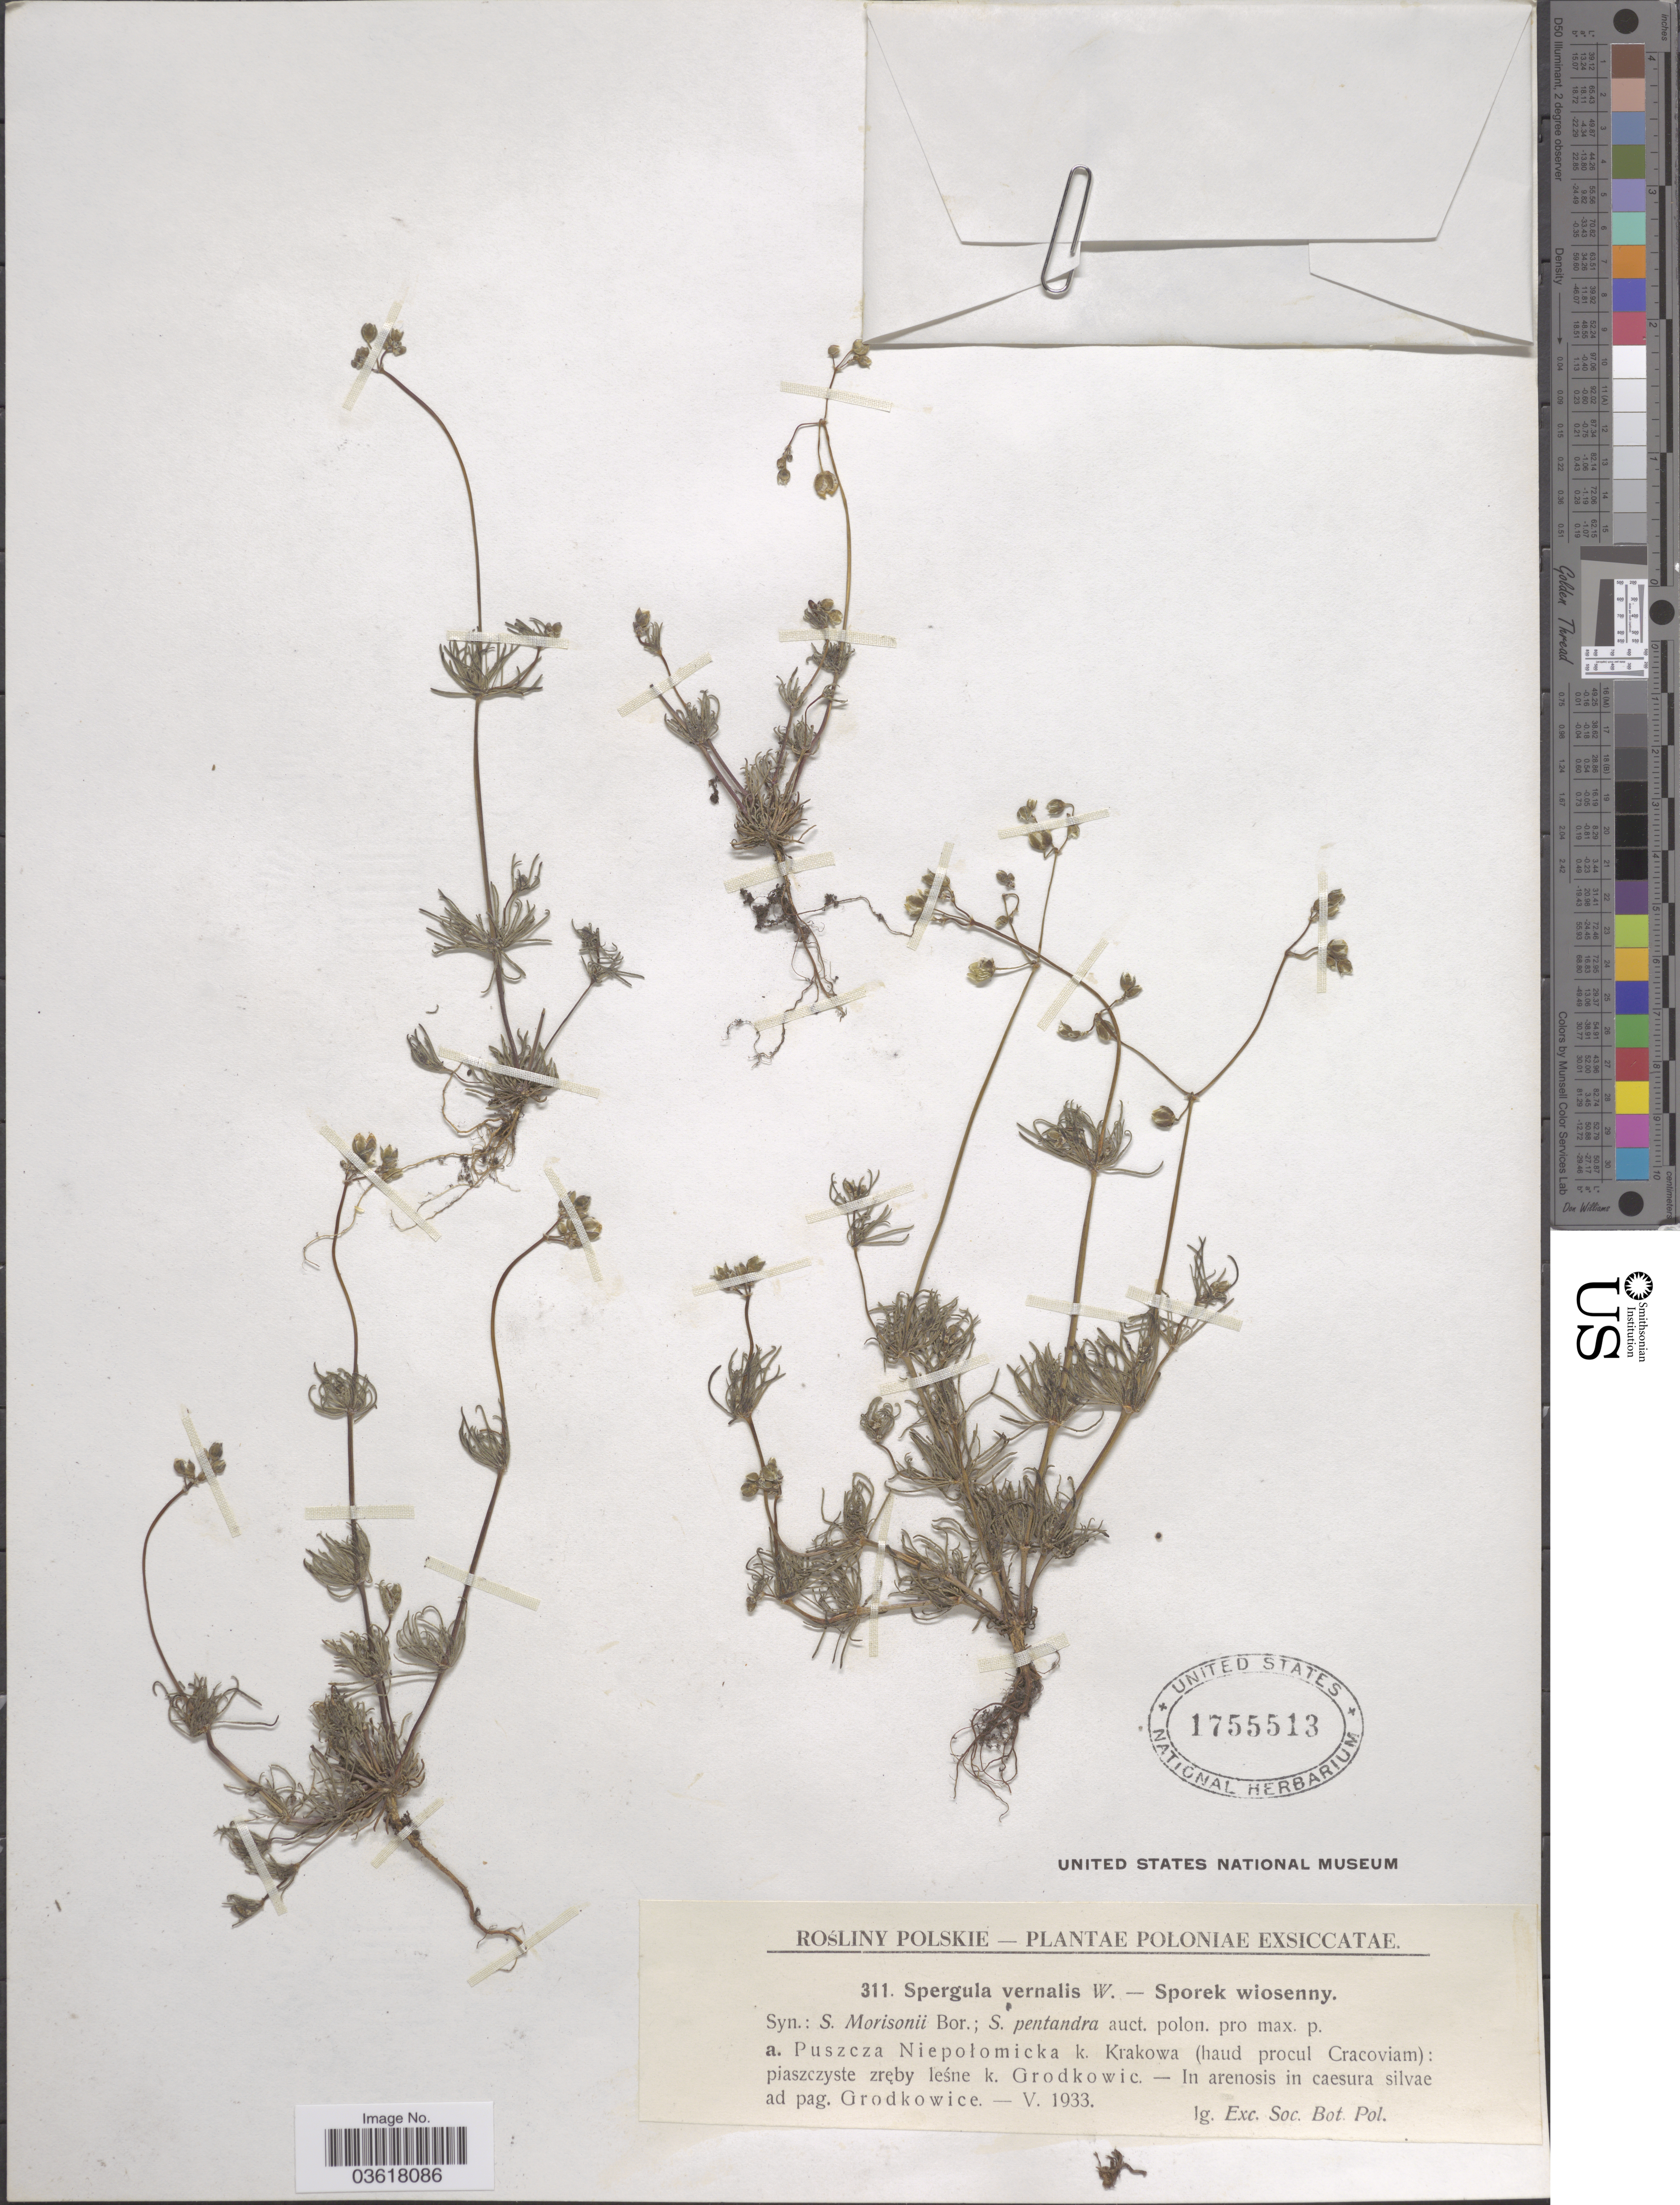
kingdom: Plantae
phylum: Tracheophyta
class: Magnoliopsida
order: Caryophyllales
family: Caryophyllaceae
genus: Spergula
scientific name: Spergula vernalis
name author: Willd.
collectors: Exc. Soc. Bot. Pol.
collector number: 311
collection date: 1933-05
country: Poland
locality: Puszcza Niepołomicka k. Krakowa (haud procul Cracoviam): piaszczyste zręby leśne k. Grodkowic. Ad pag. Grodkowice.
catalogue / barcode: US 1755513